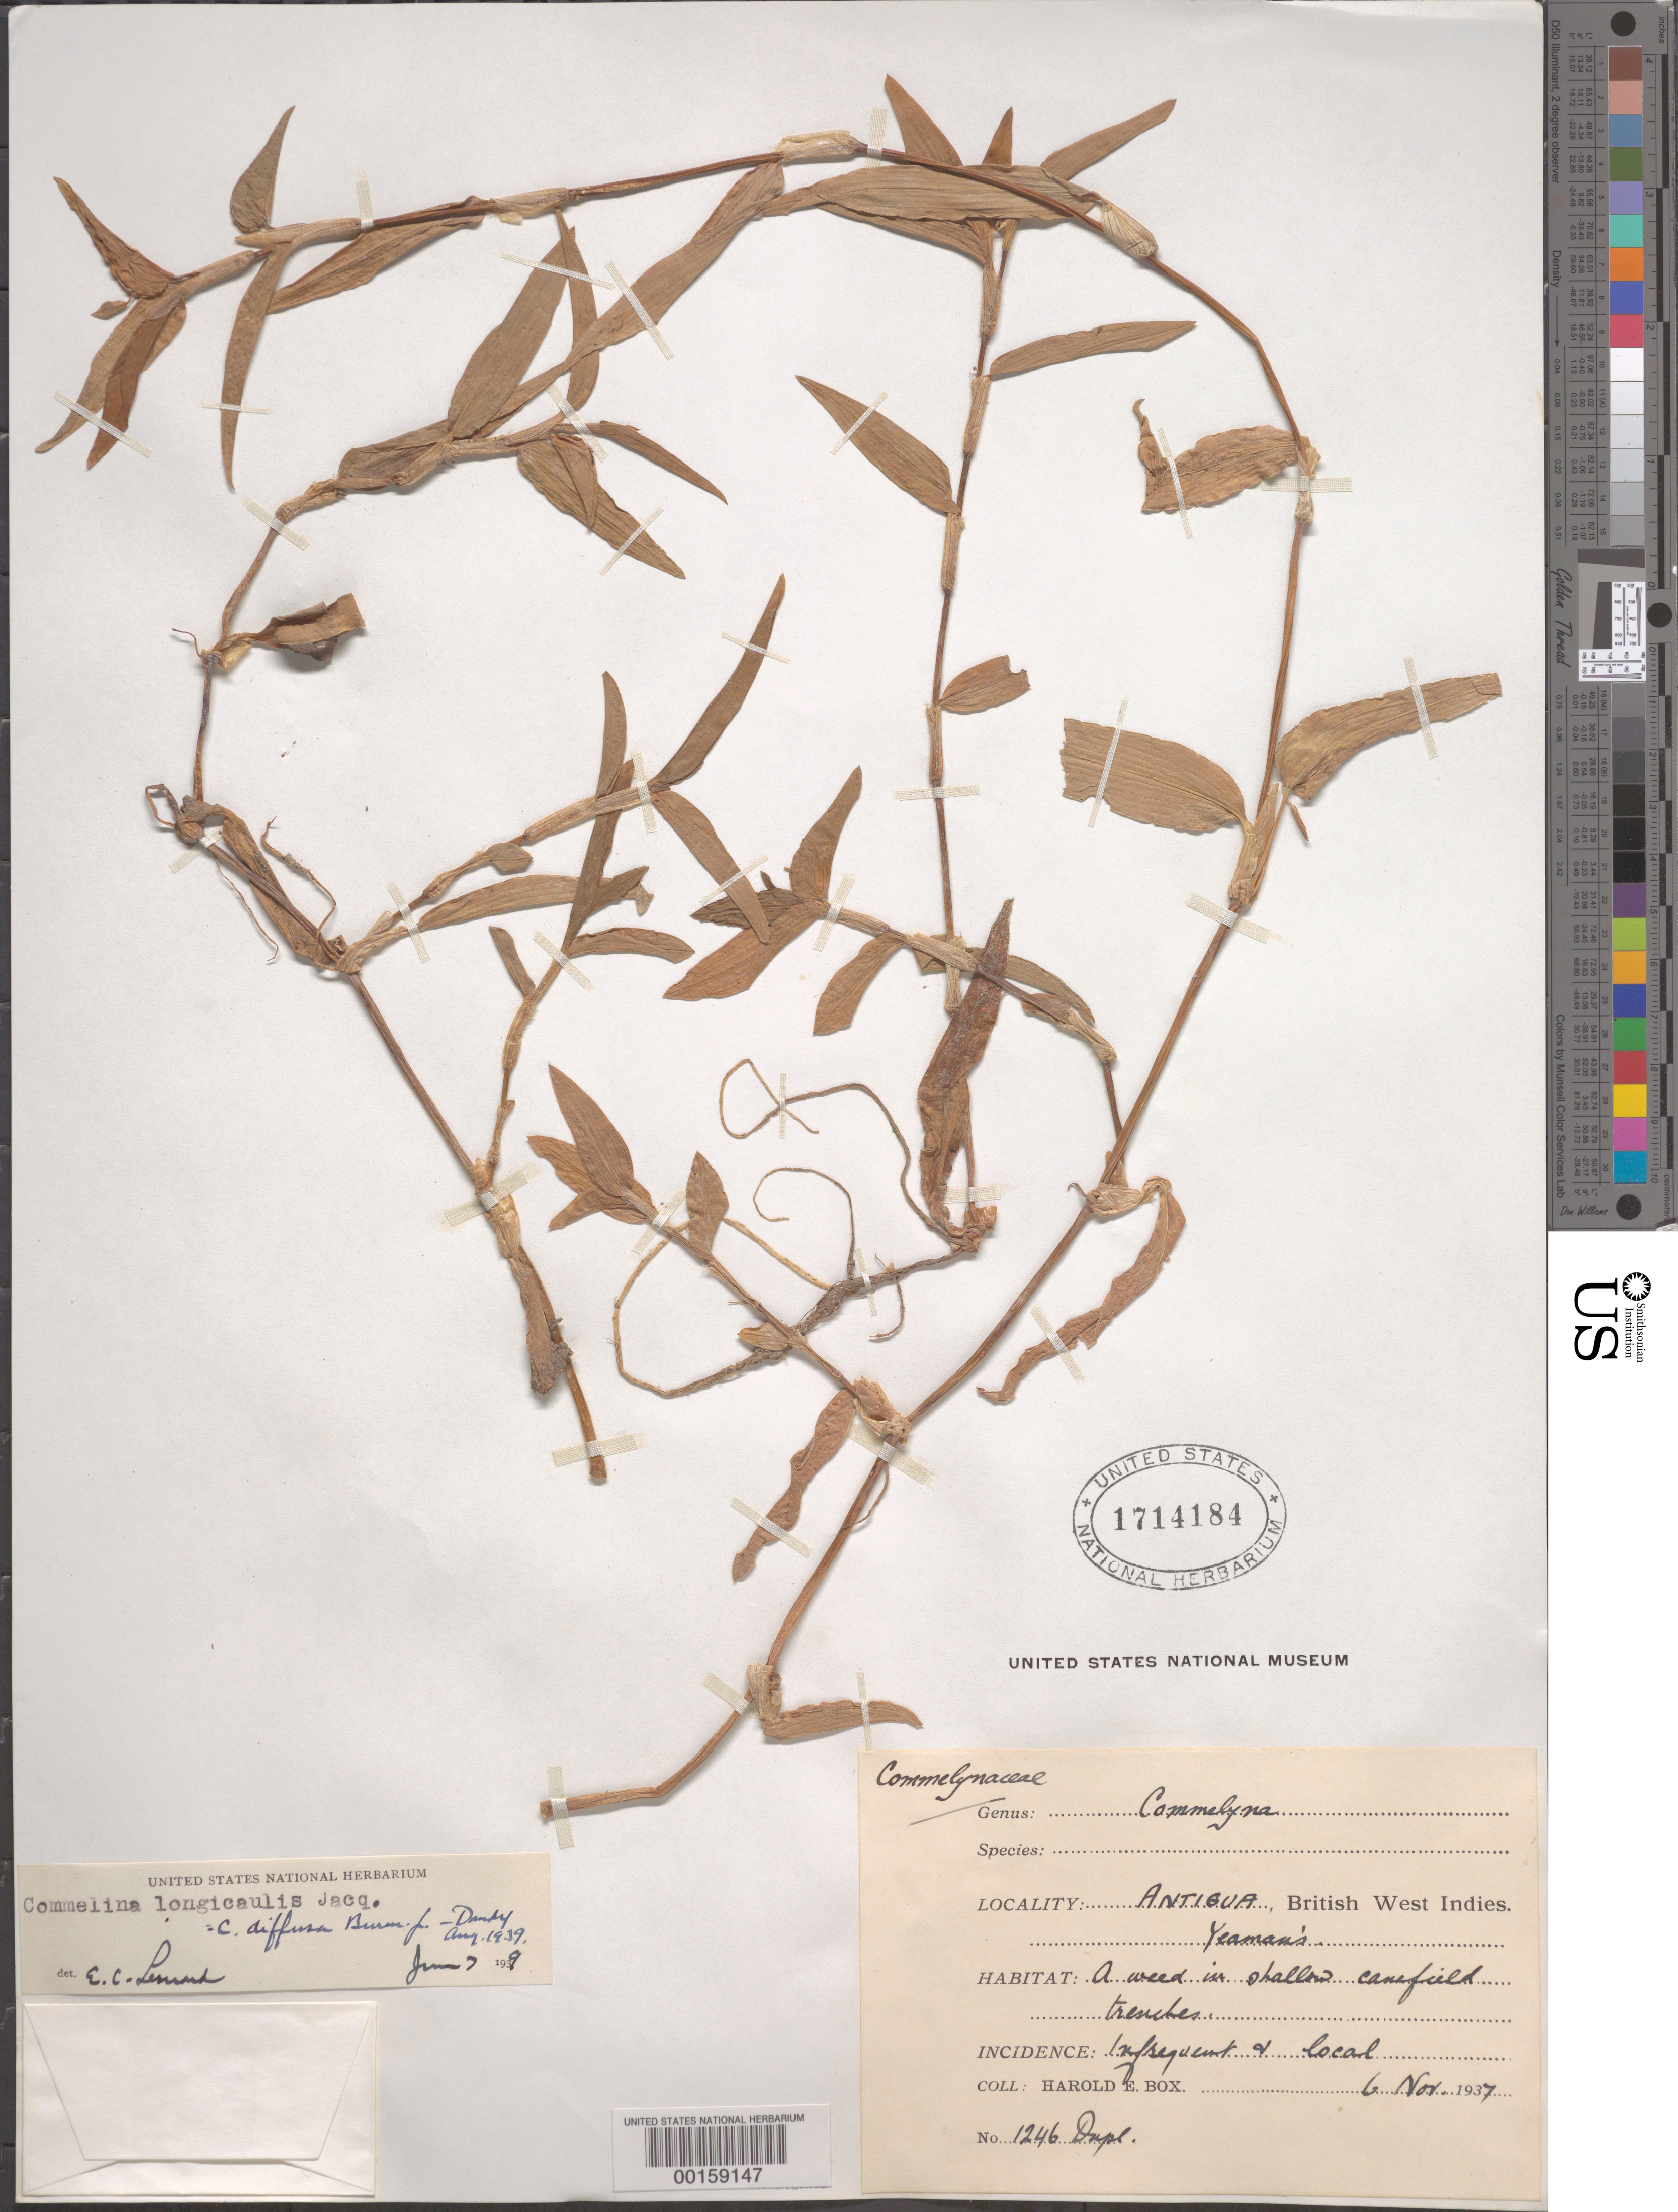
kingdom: Plantae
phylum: Tracheophyta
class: Liliopsida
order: Commelinales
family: Commelinaceae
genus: Commelina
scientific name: Commelina diffusa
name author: Burm. f.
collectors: H. E. Box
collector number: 1246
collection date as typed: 06 Nov 1937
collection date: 1937-11-06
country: Antigua and Barbuda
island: Antigua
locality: Yeaman's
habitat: Shallow canefield trenches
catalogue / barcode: US 1714184